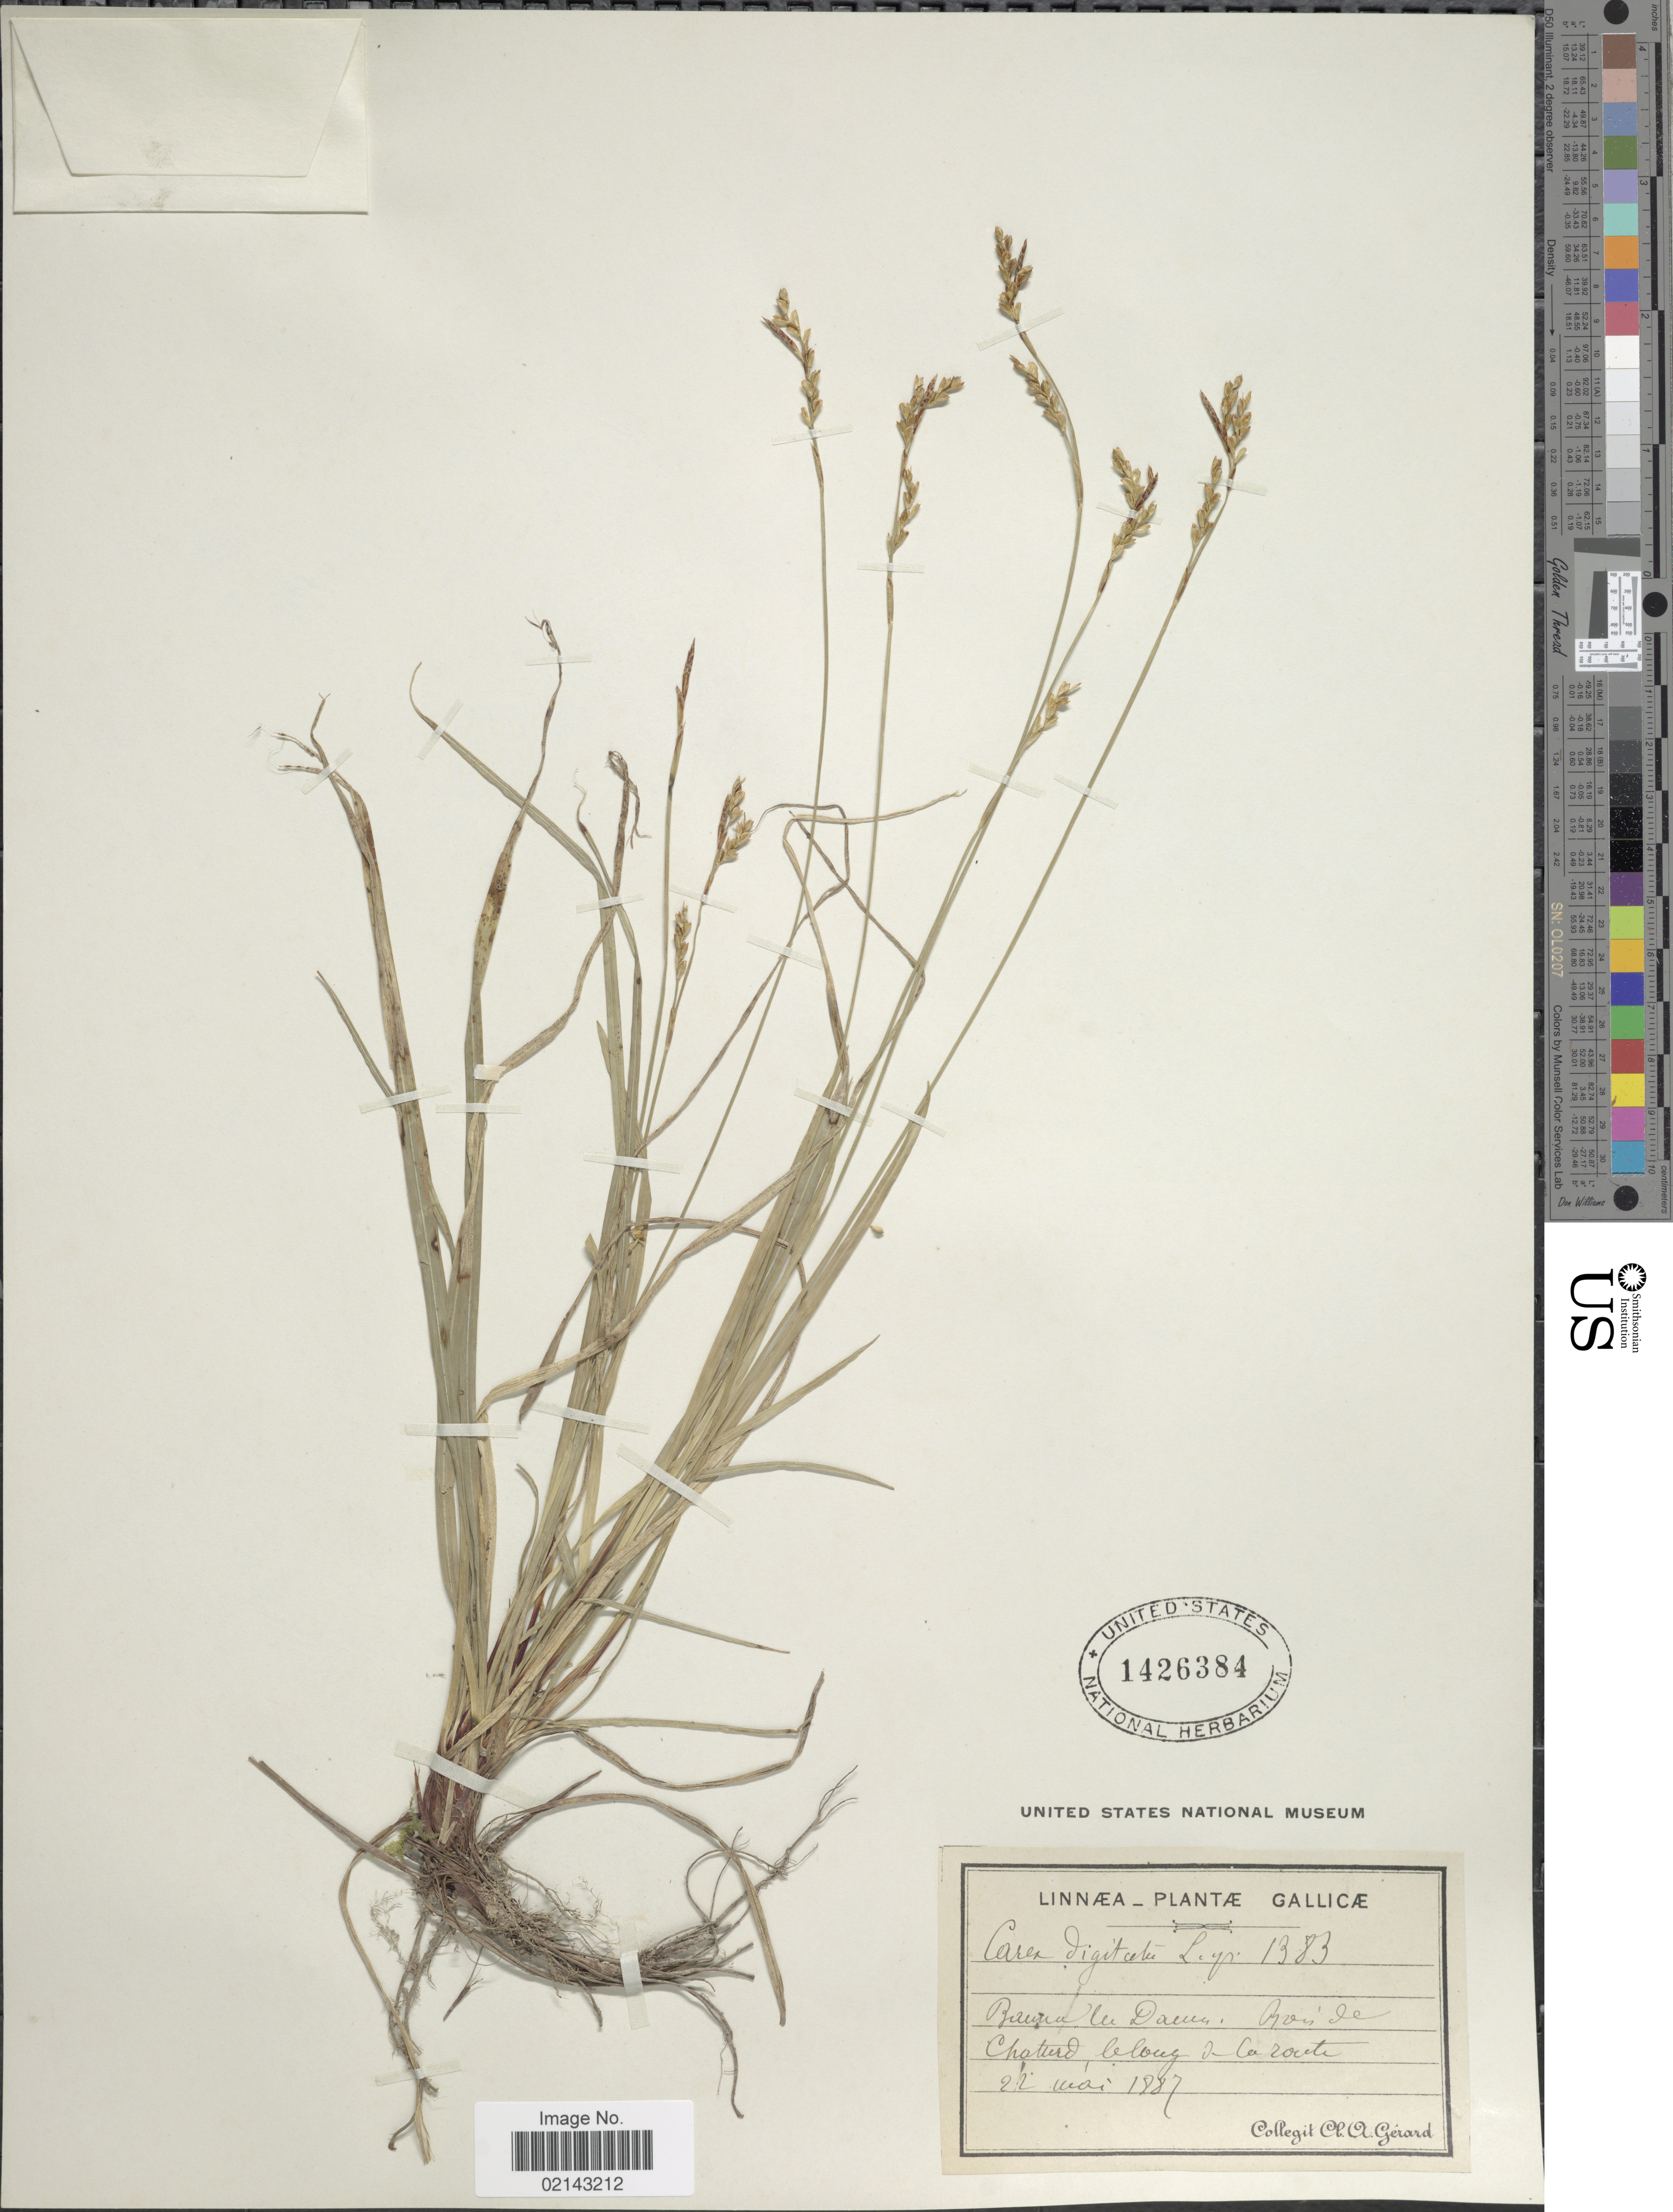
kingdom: Plantae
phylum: Tracheophyta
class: Liliopsida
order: Poales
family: Cyperaceae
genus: Carex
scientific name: Carex digitata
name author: L.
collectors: C. Gerard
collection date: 1887-05-22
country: France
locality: Gallicae. Ruruna les Dames. Bois de Chatterd, blong in la route [interpreted]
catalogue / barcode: US 1426384